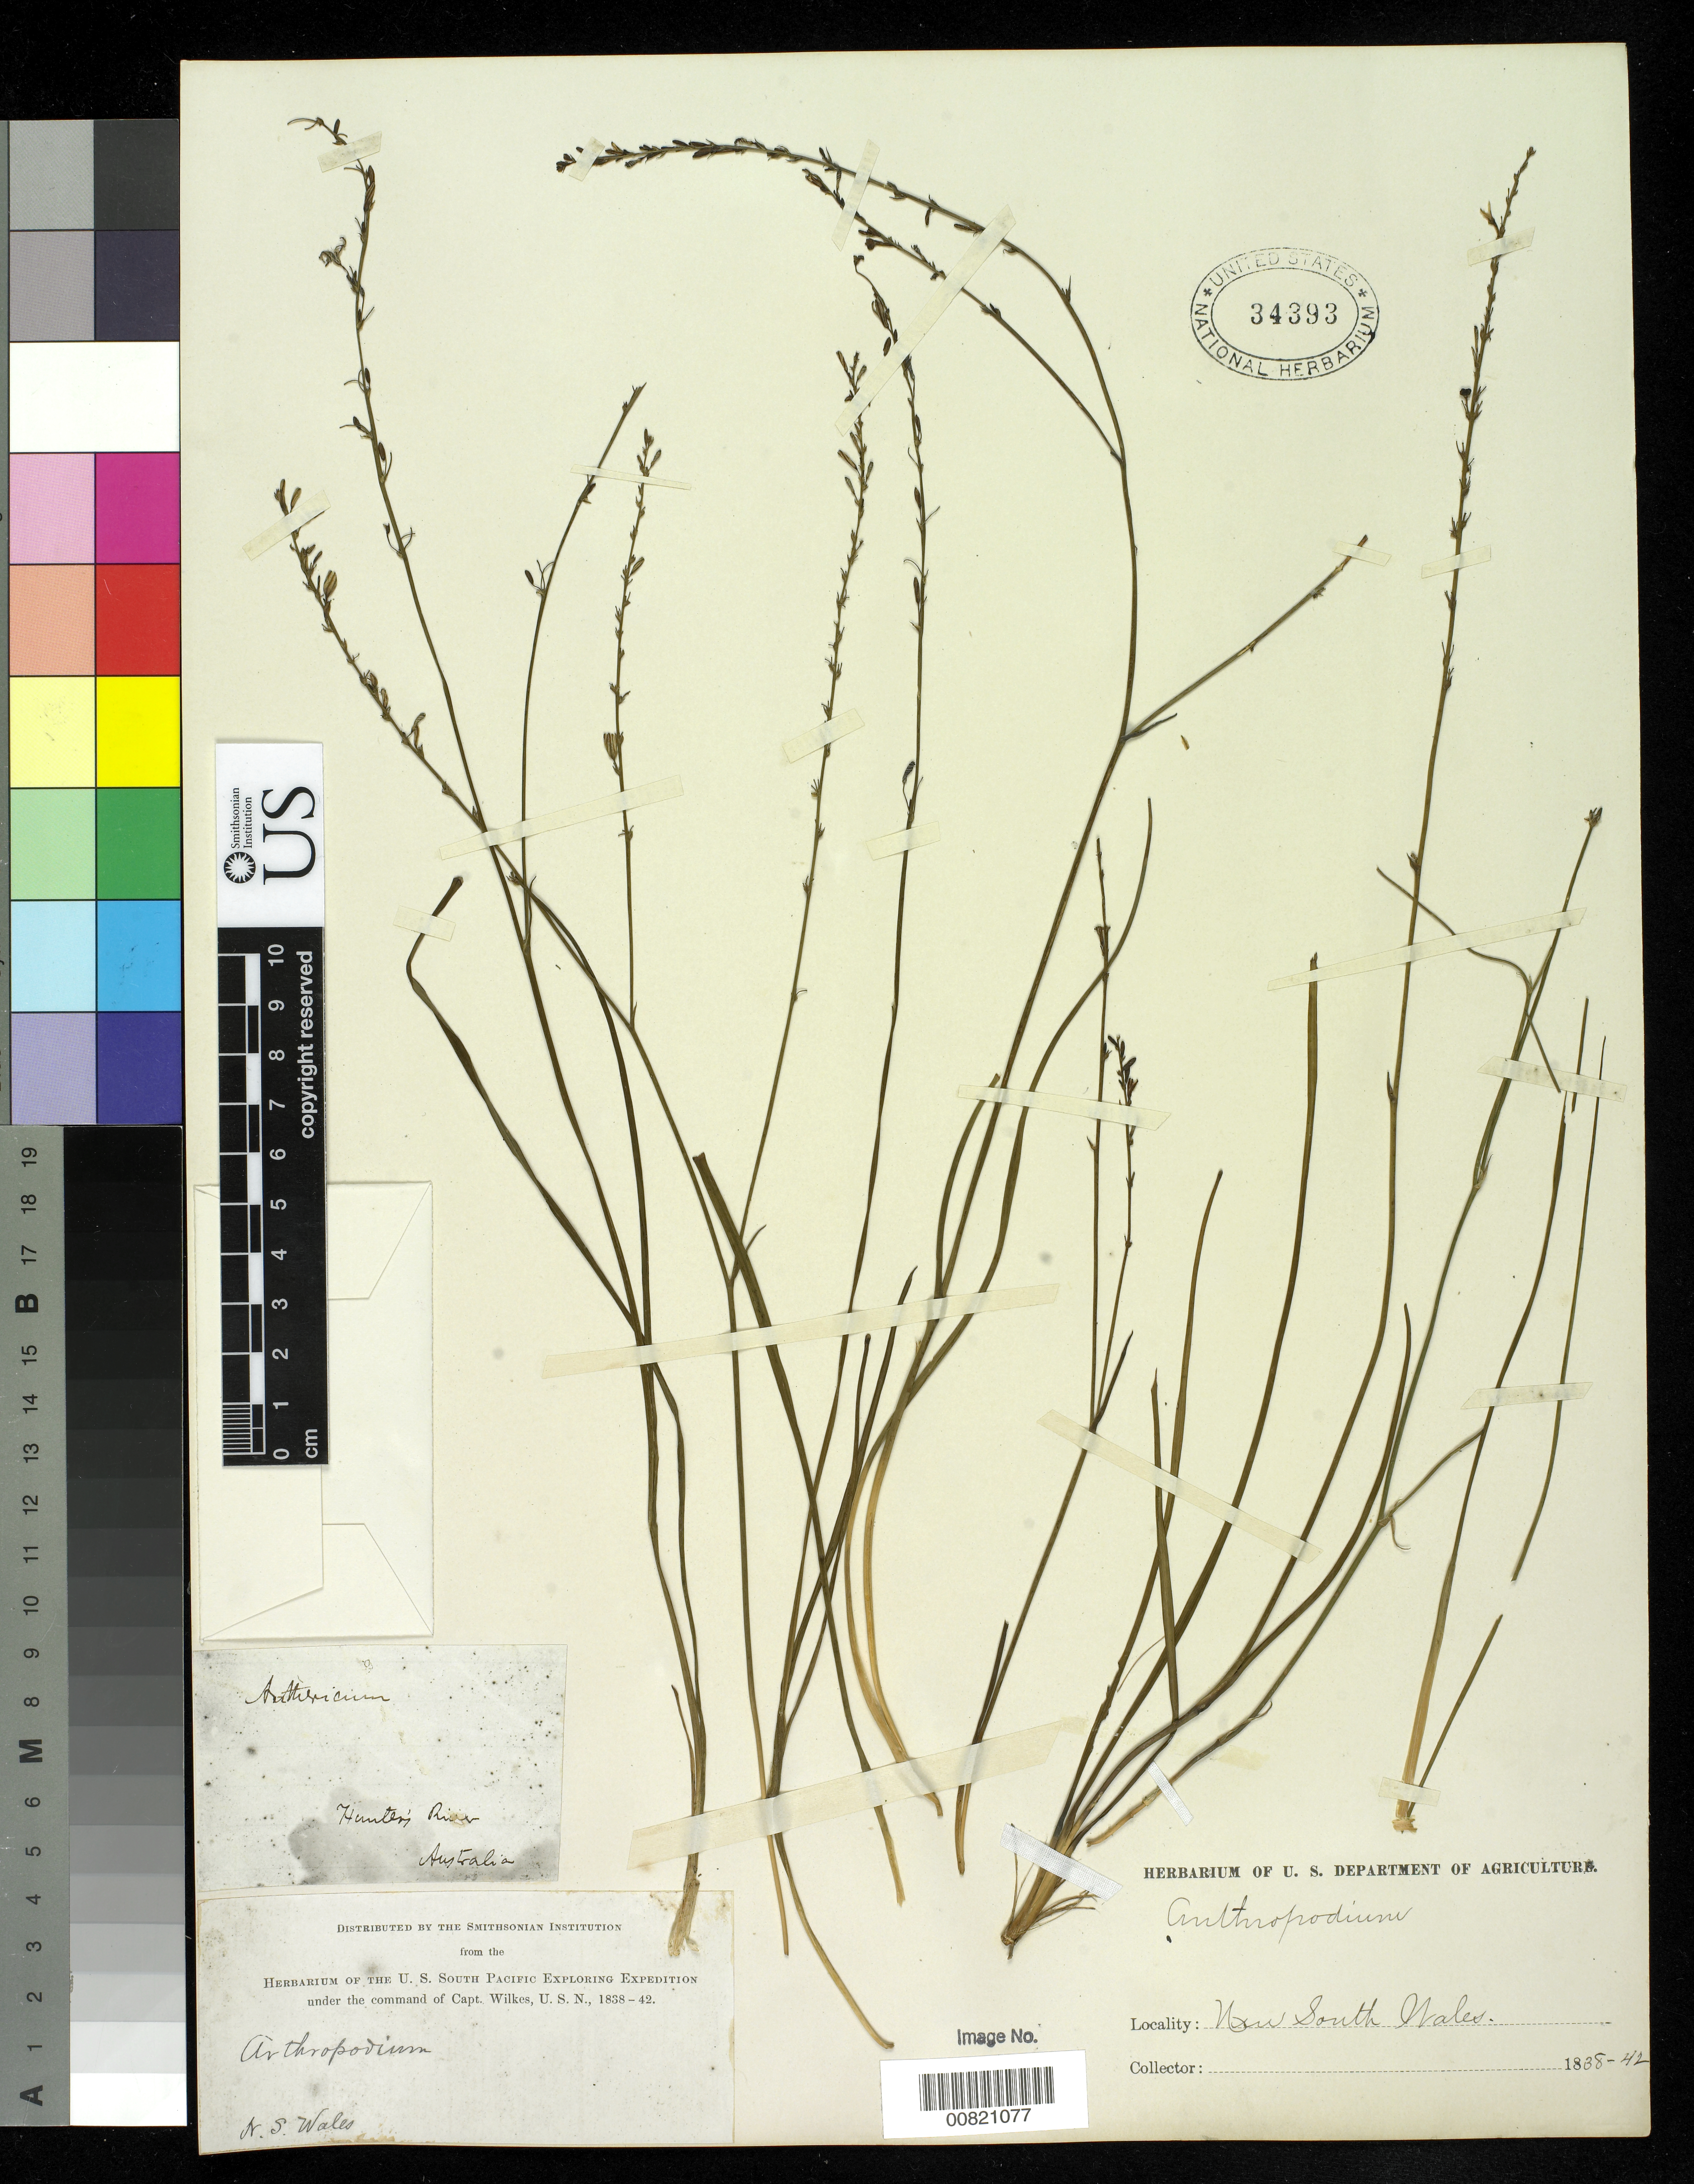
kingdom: Plantae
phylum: Tracheophyta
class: Liliopsida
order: Asparagales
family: Asparagaceae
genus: Arthropodium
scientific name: Arthropodium sp.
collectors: Wilkes Explor. Exped.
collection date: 1838/1842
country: Australia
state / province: New South Wales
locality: N.S. Wales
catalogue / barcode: US 34393